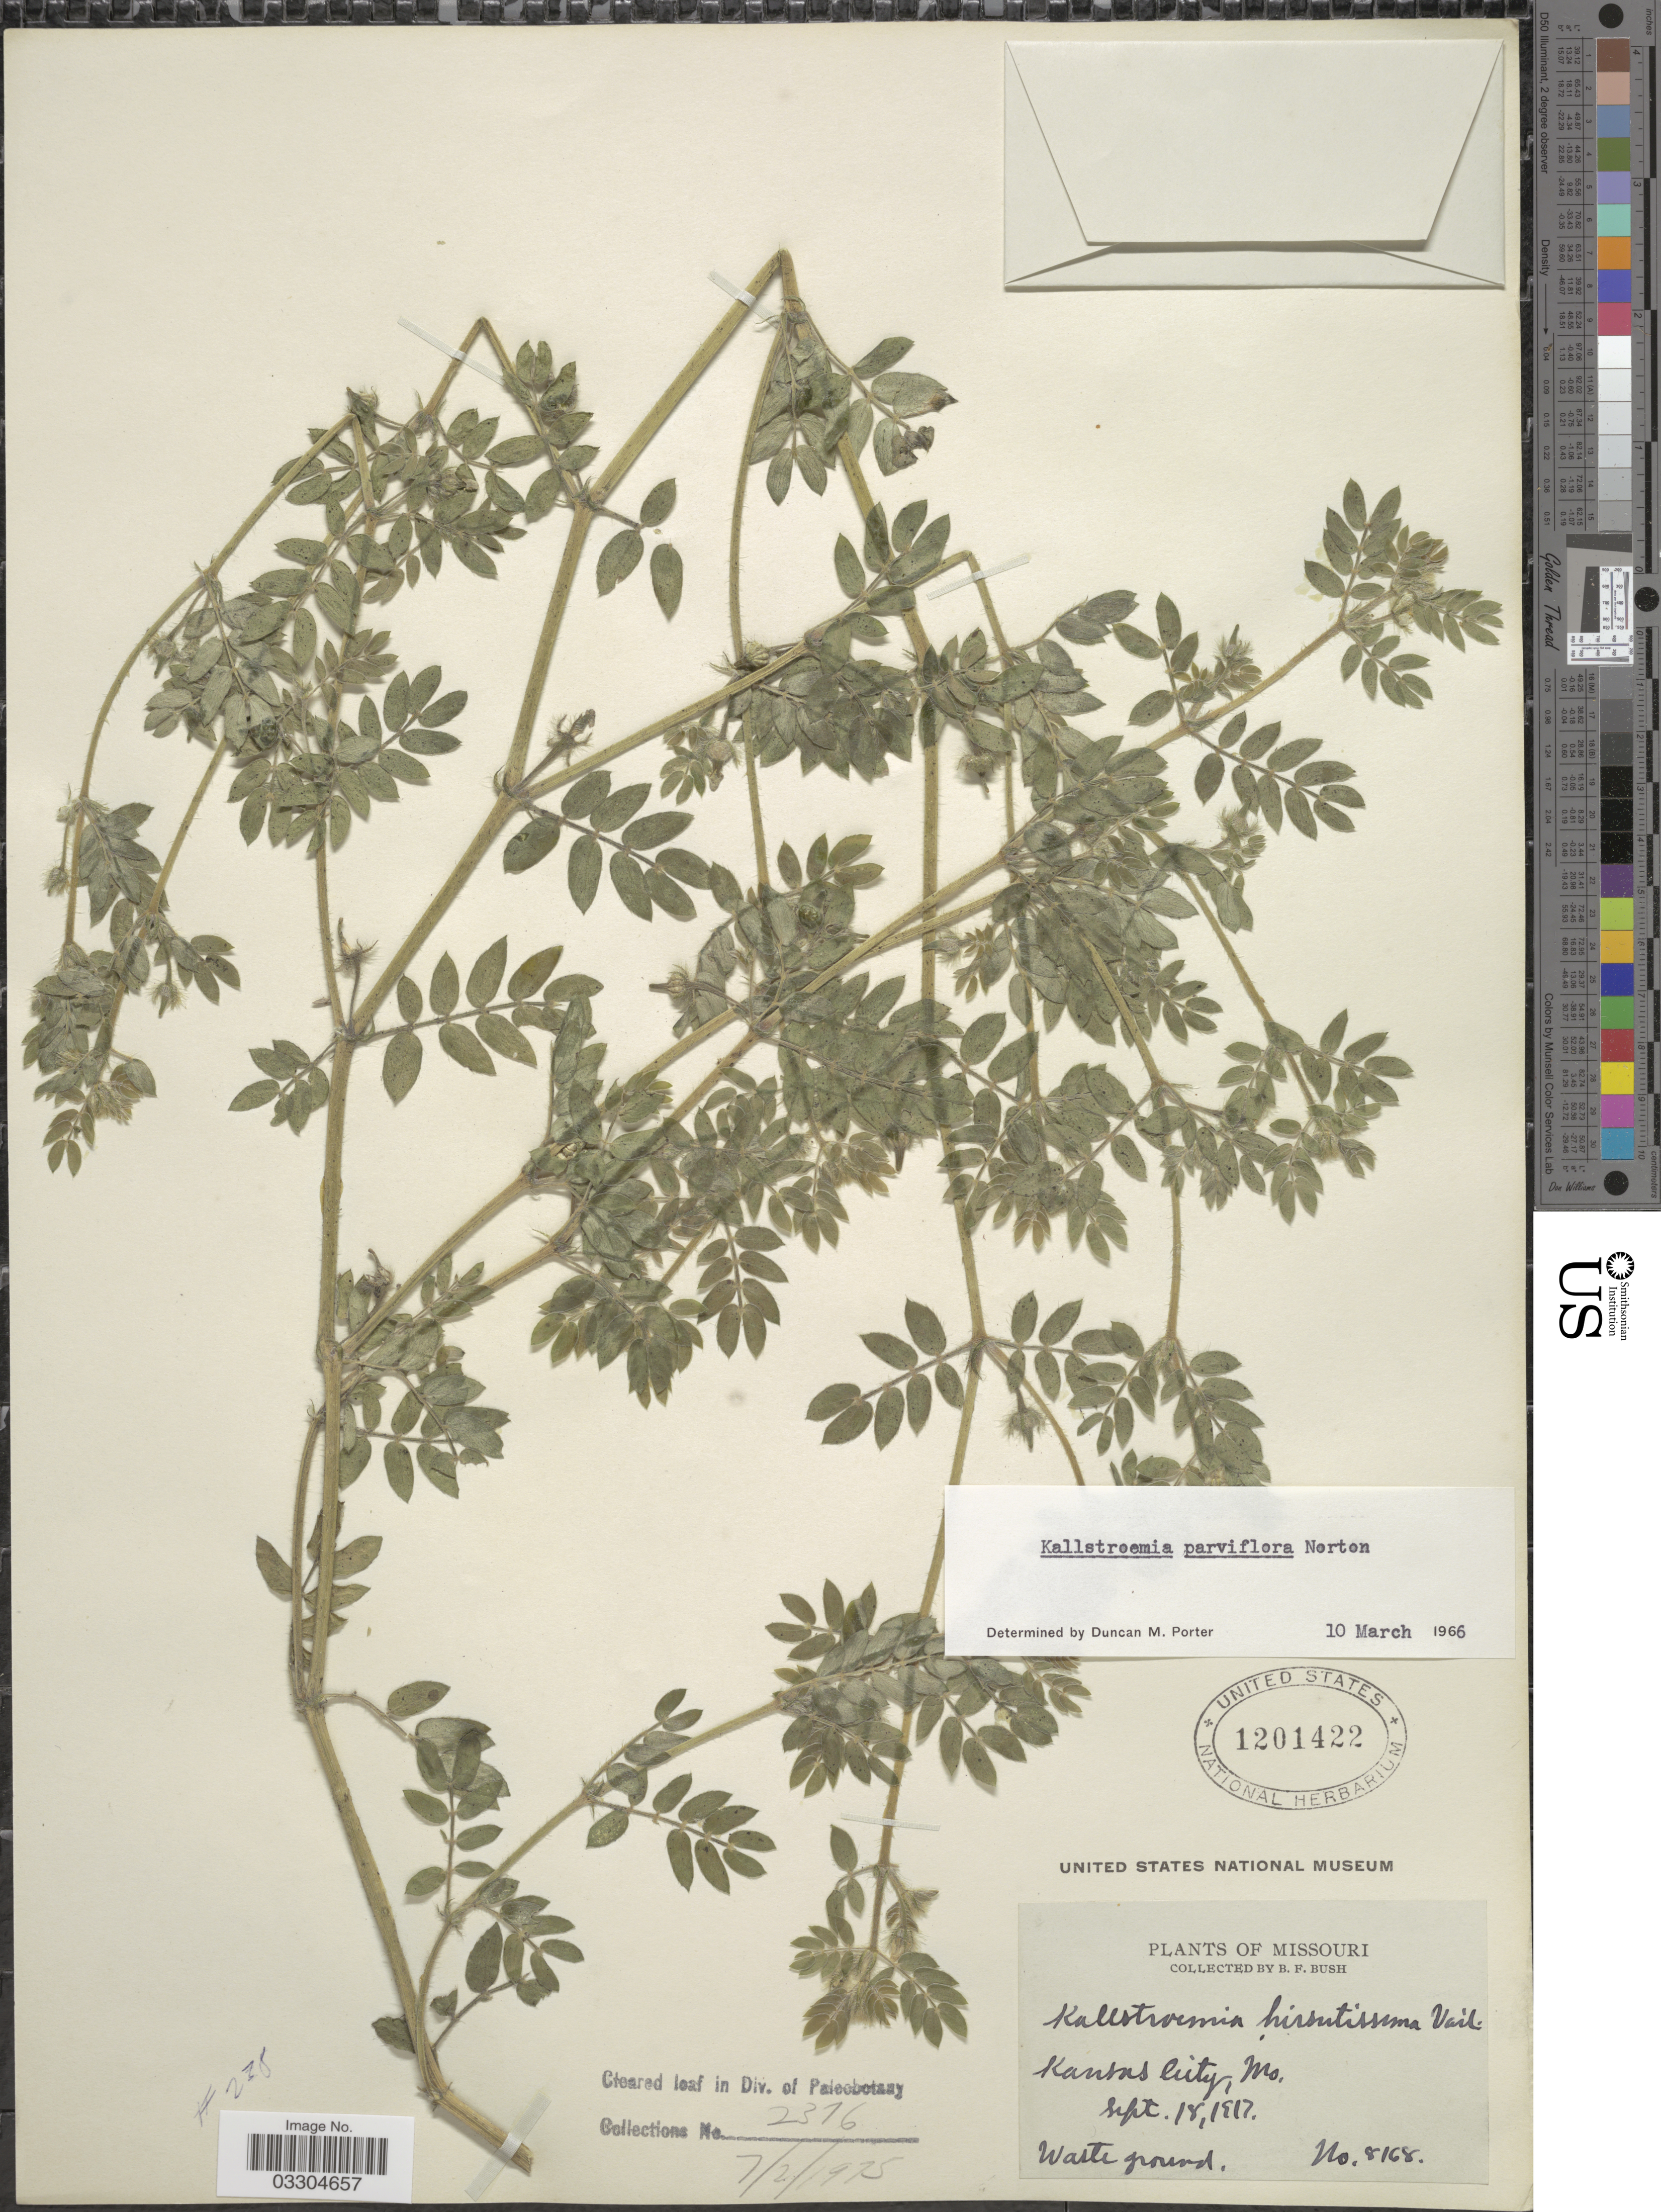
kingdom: Plantae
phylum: Tracheophyta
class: Magnoliopsida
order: Zygophyllales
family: Zygophyllaceae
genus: Kallstroemia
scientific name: Kallstroemia parviflora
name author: Norton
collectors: B. F. Bush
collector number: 8168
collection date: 1917-09-18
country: United States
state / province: Missouri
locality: Kansas City.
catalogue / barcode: US 1201422